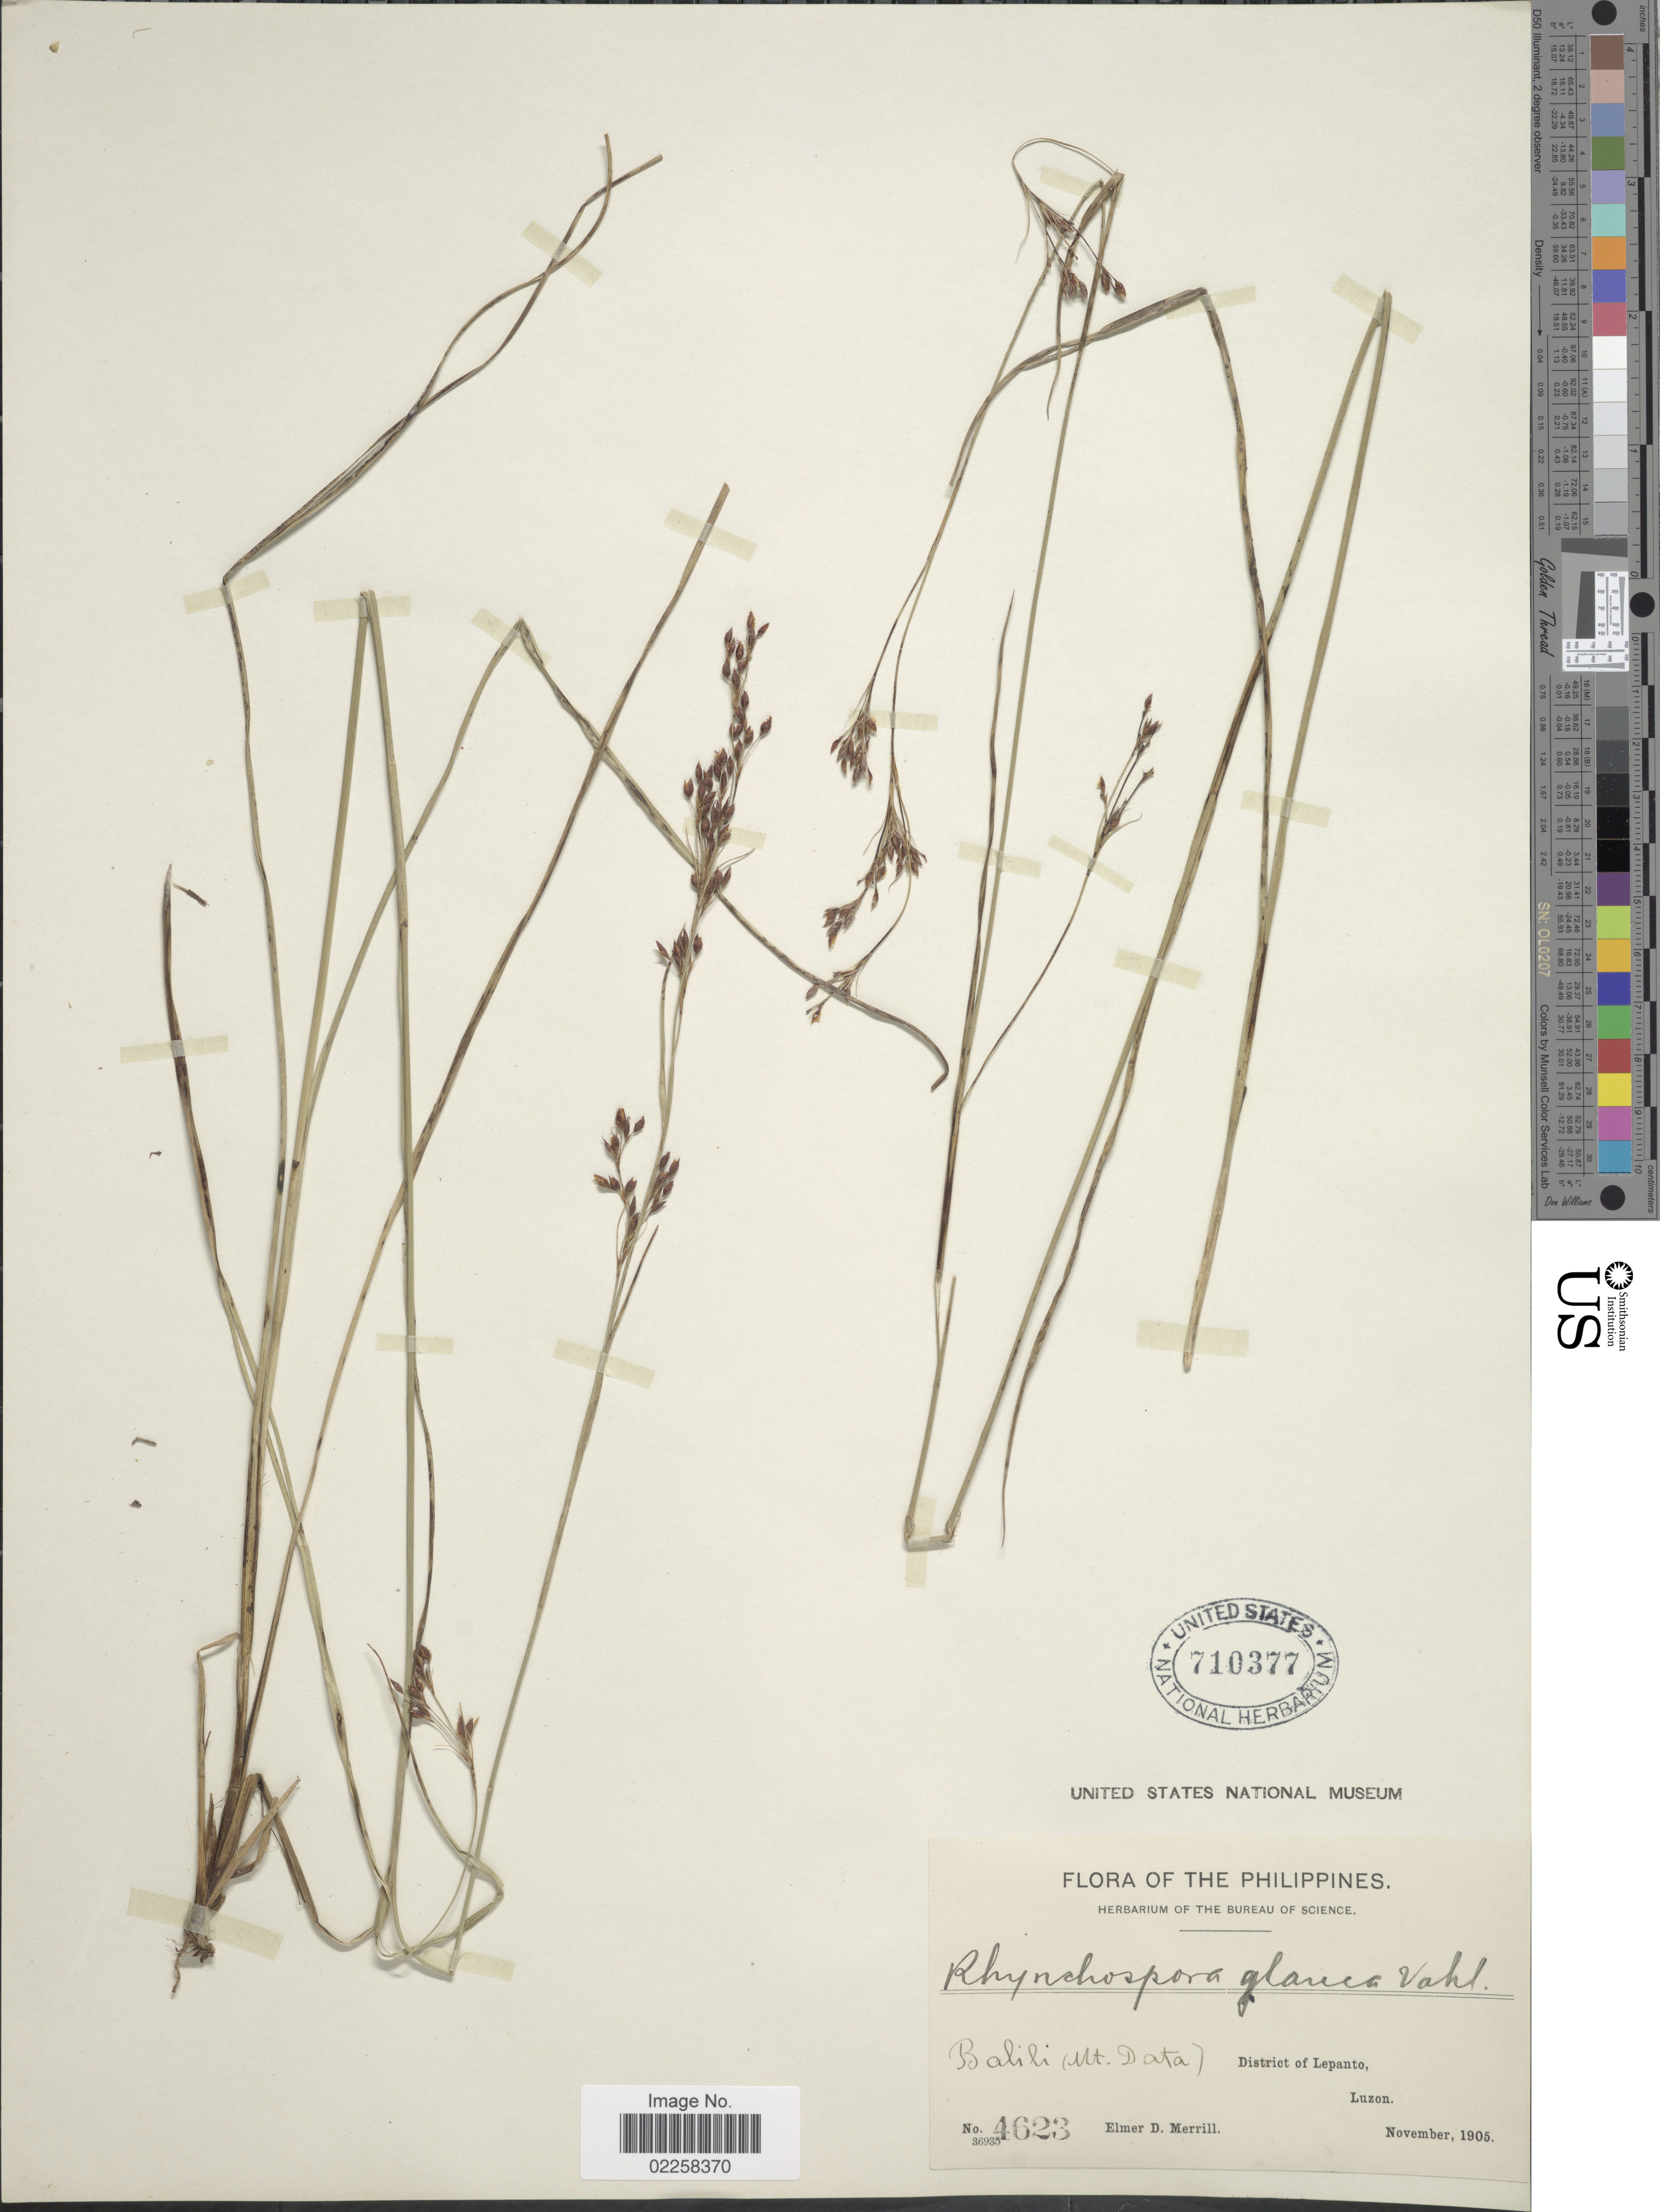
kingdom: Plantae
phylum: Tracheophyta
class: Liliopsida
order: Poales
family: Cyperaceae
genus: Rhynchospora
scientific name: Rhynchospora rugosa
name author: (Vahl) Gale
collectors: E. D. Merrill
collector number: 4623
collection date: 1905-11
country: Philippines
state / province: Cordillera (Administrative Region)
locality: Balili (Mt. Data) District of Lepanto, Luzon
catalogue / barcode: US 710377